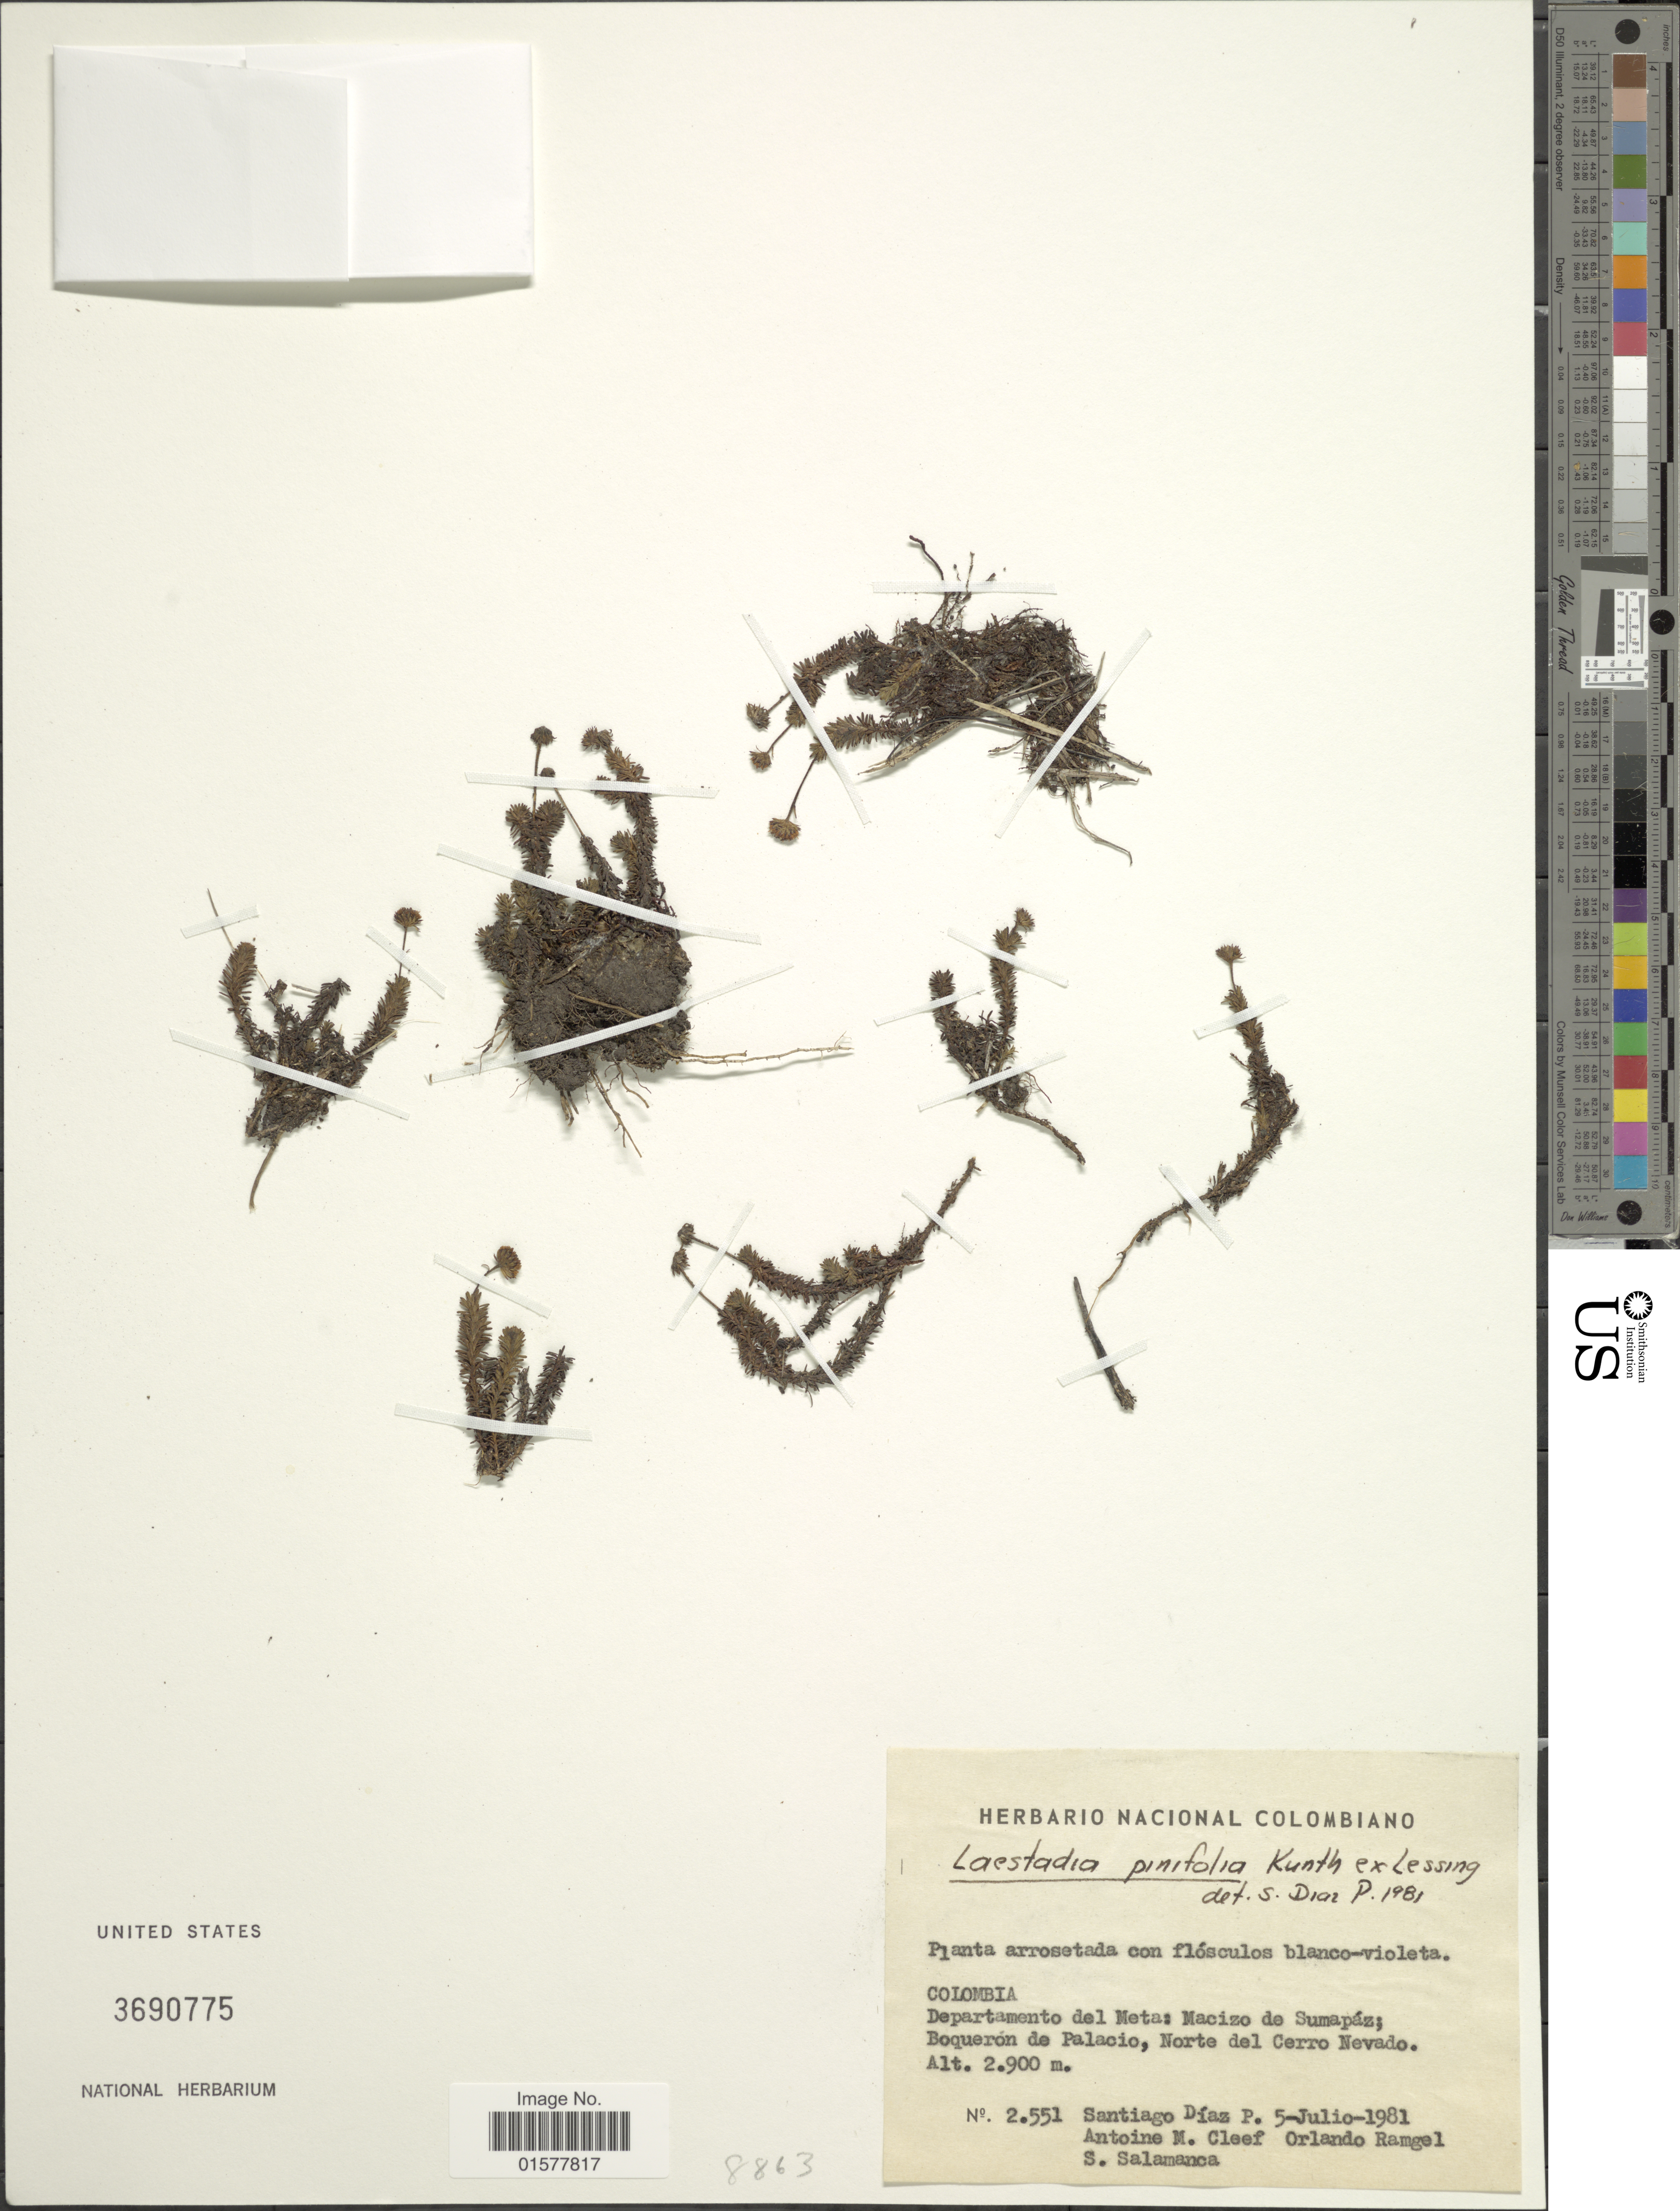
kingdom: Plantae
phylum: Tracheophyta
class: Magnoliopsida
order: Asterales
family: Asteraceae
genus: Laestadia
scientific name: Laestadia pinifolia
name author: Kunth ex Less.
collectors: S. Díaz Píedrahíta, A. M. Cleef, O. Ramgel & S. Salamanca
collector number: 2551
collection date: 1981-07-05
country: Colombia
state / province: Meta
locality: Departamento del Meta: Macizo de Sumapaz; Boqueron de Palacio, Norte del Cerro Nevado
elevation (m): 2900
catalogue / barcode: US 3690775